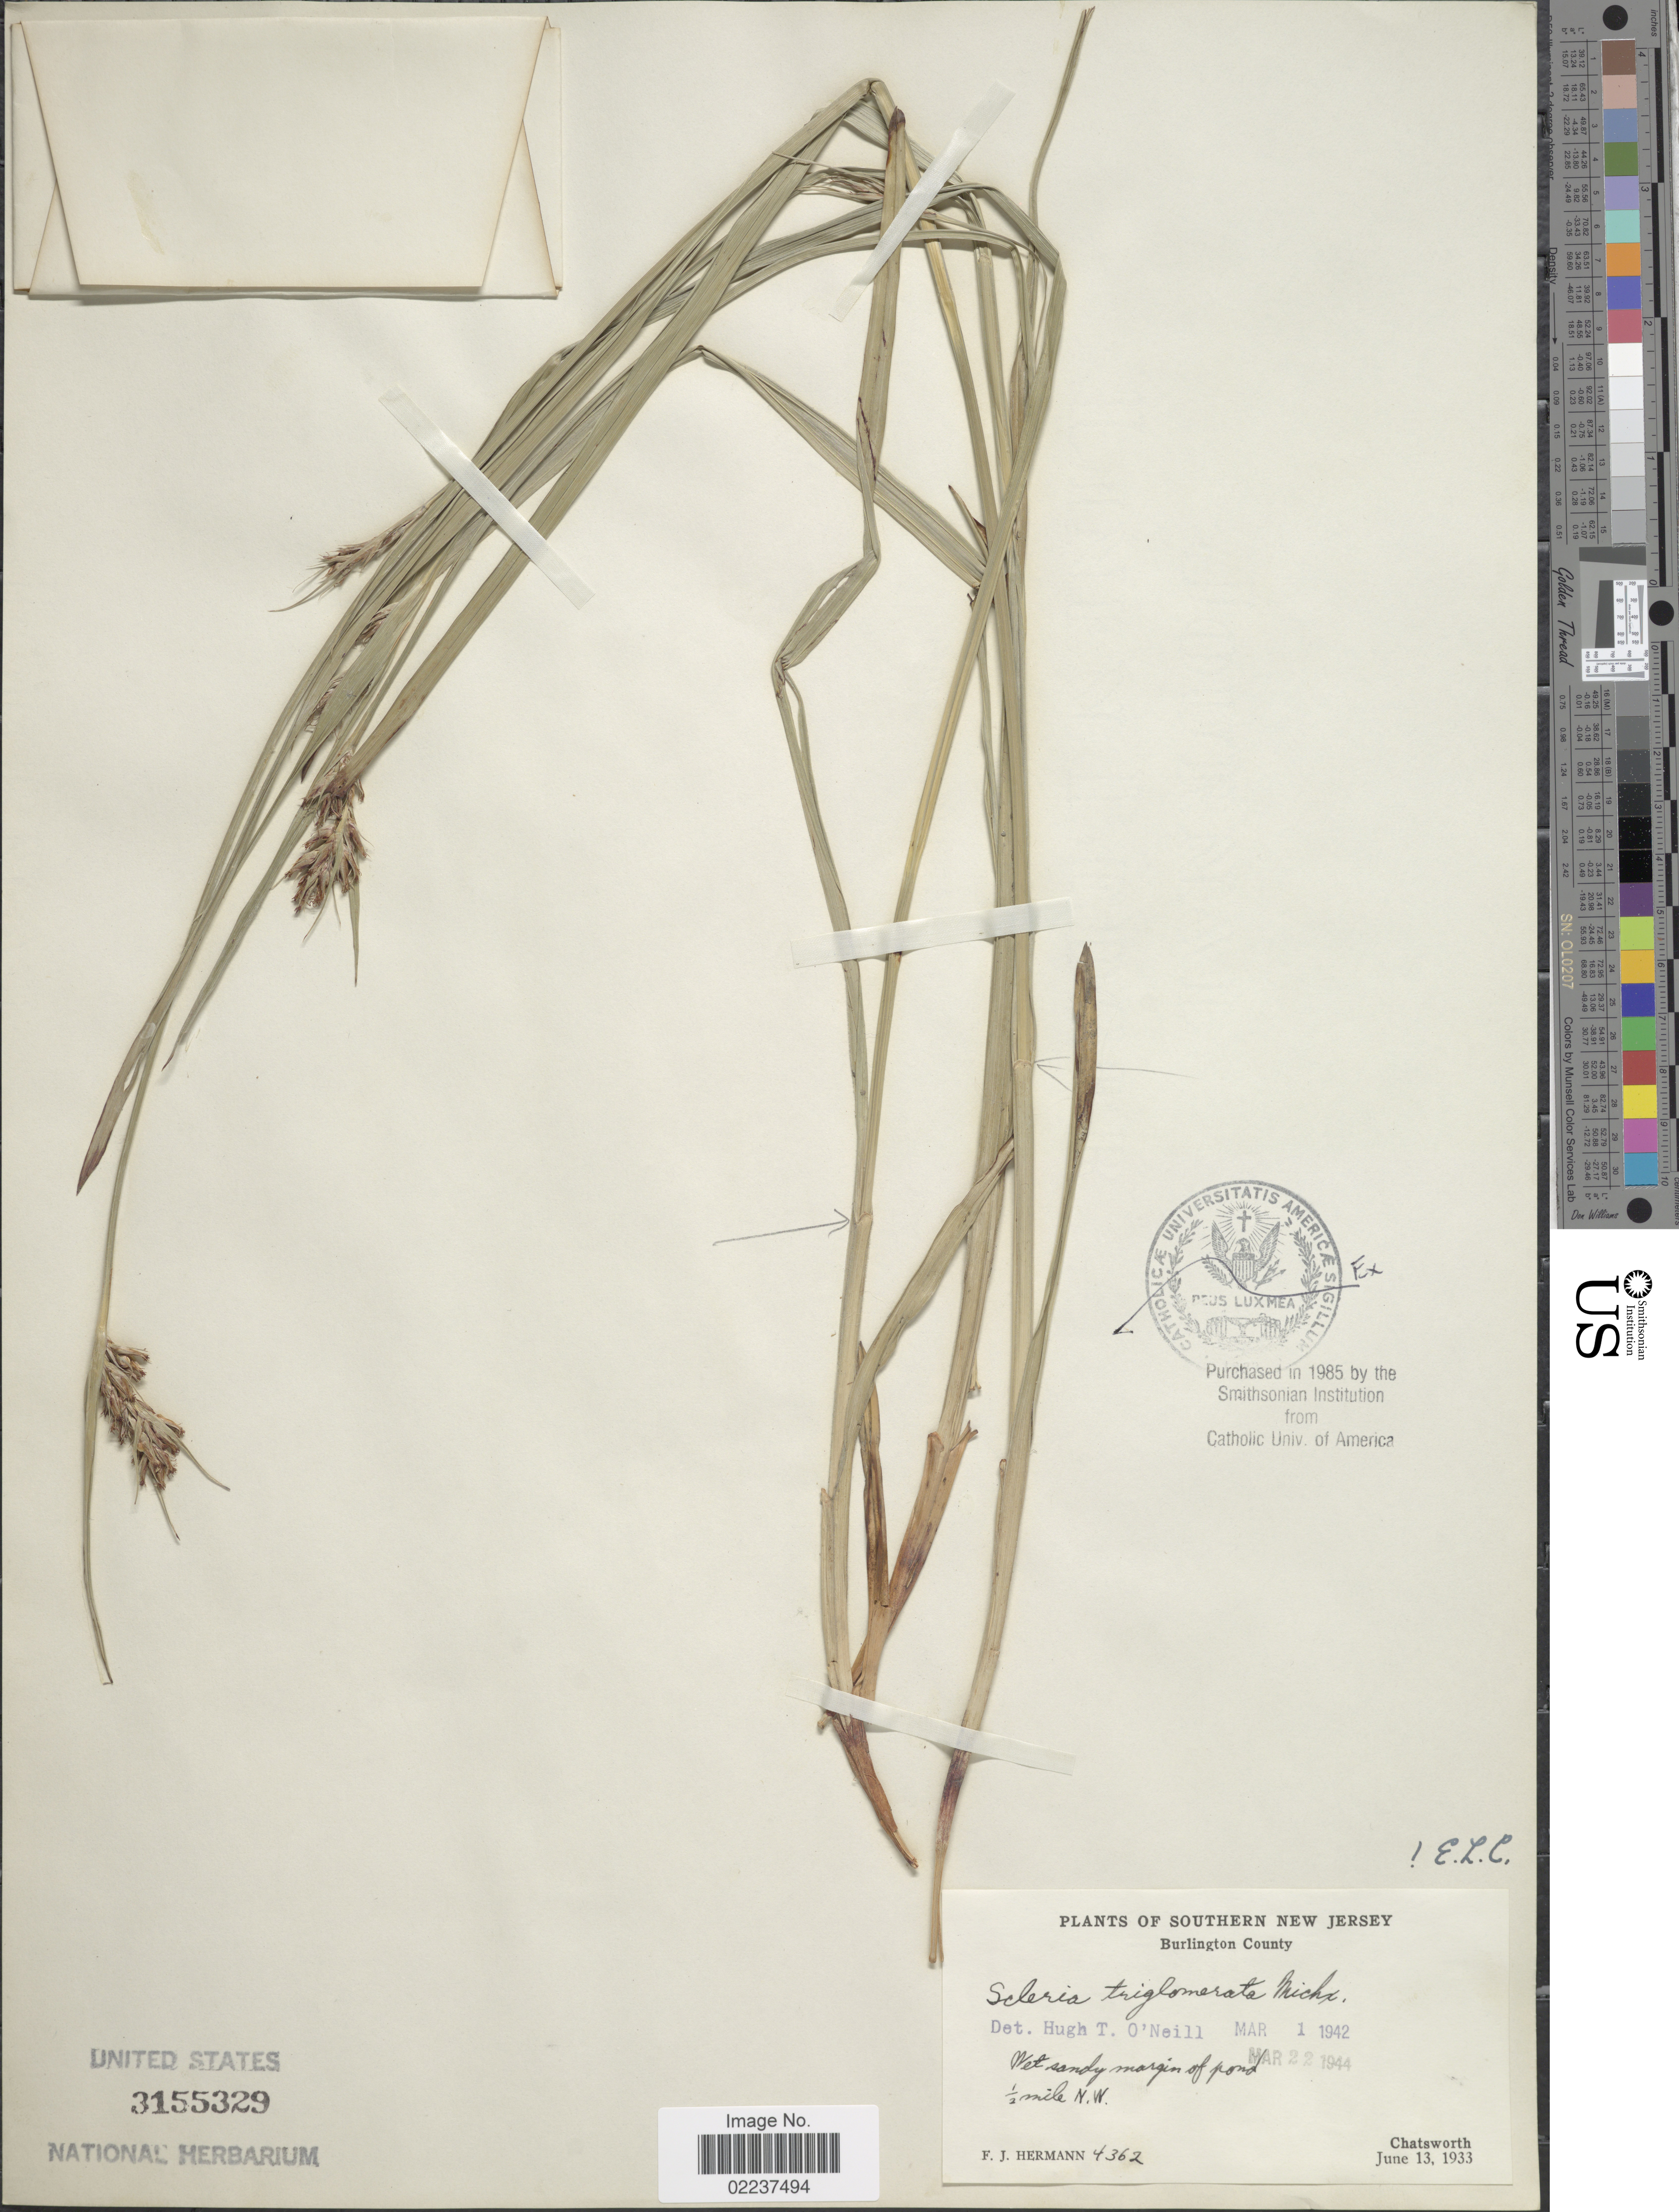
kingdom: Plantae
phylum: Tracheophyta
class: Liliopsida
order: Poales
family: Cyperaceae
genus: Scleria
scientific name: Scleria triglomerata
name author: Michx.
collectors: F. J. Hermann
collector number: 4362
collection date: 1933-06-13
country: United States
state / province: New Jersey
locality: Southern New Jersey, Burlington County, ½ mile N.W., Chatsworth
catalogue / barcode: US 3155329